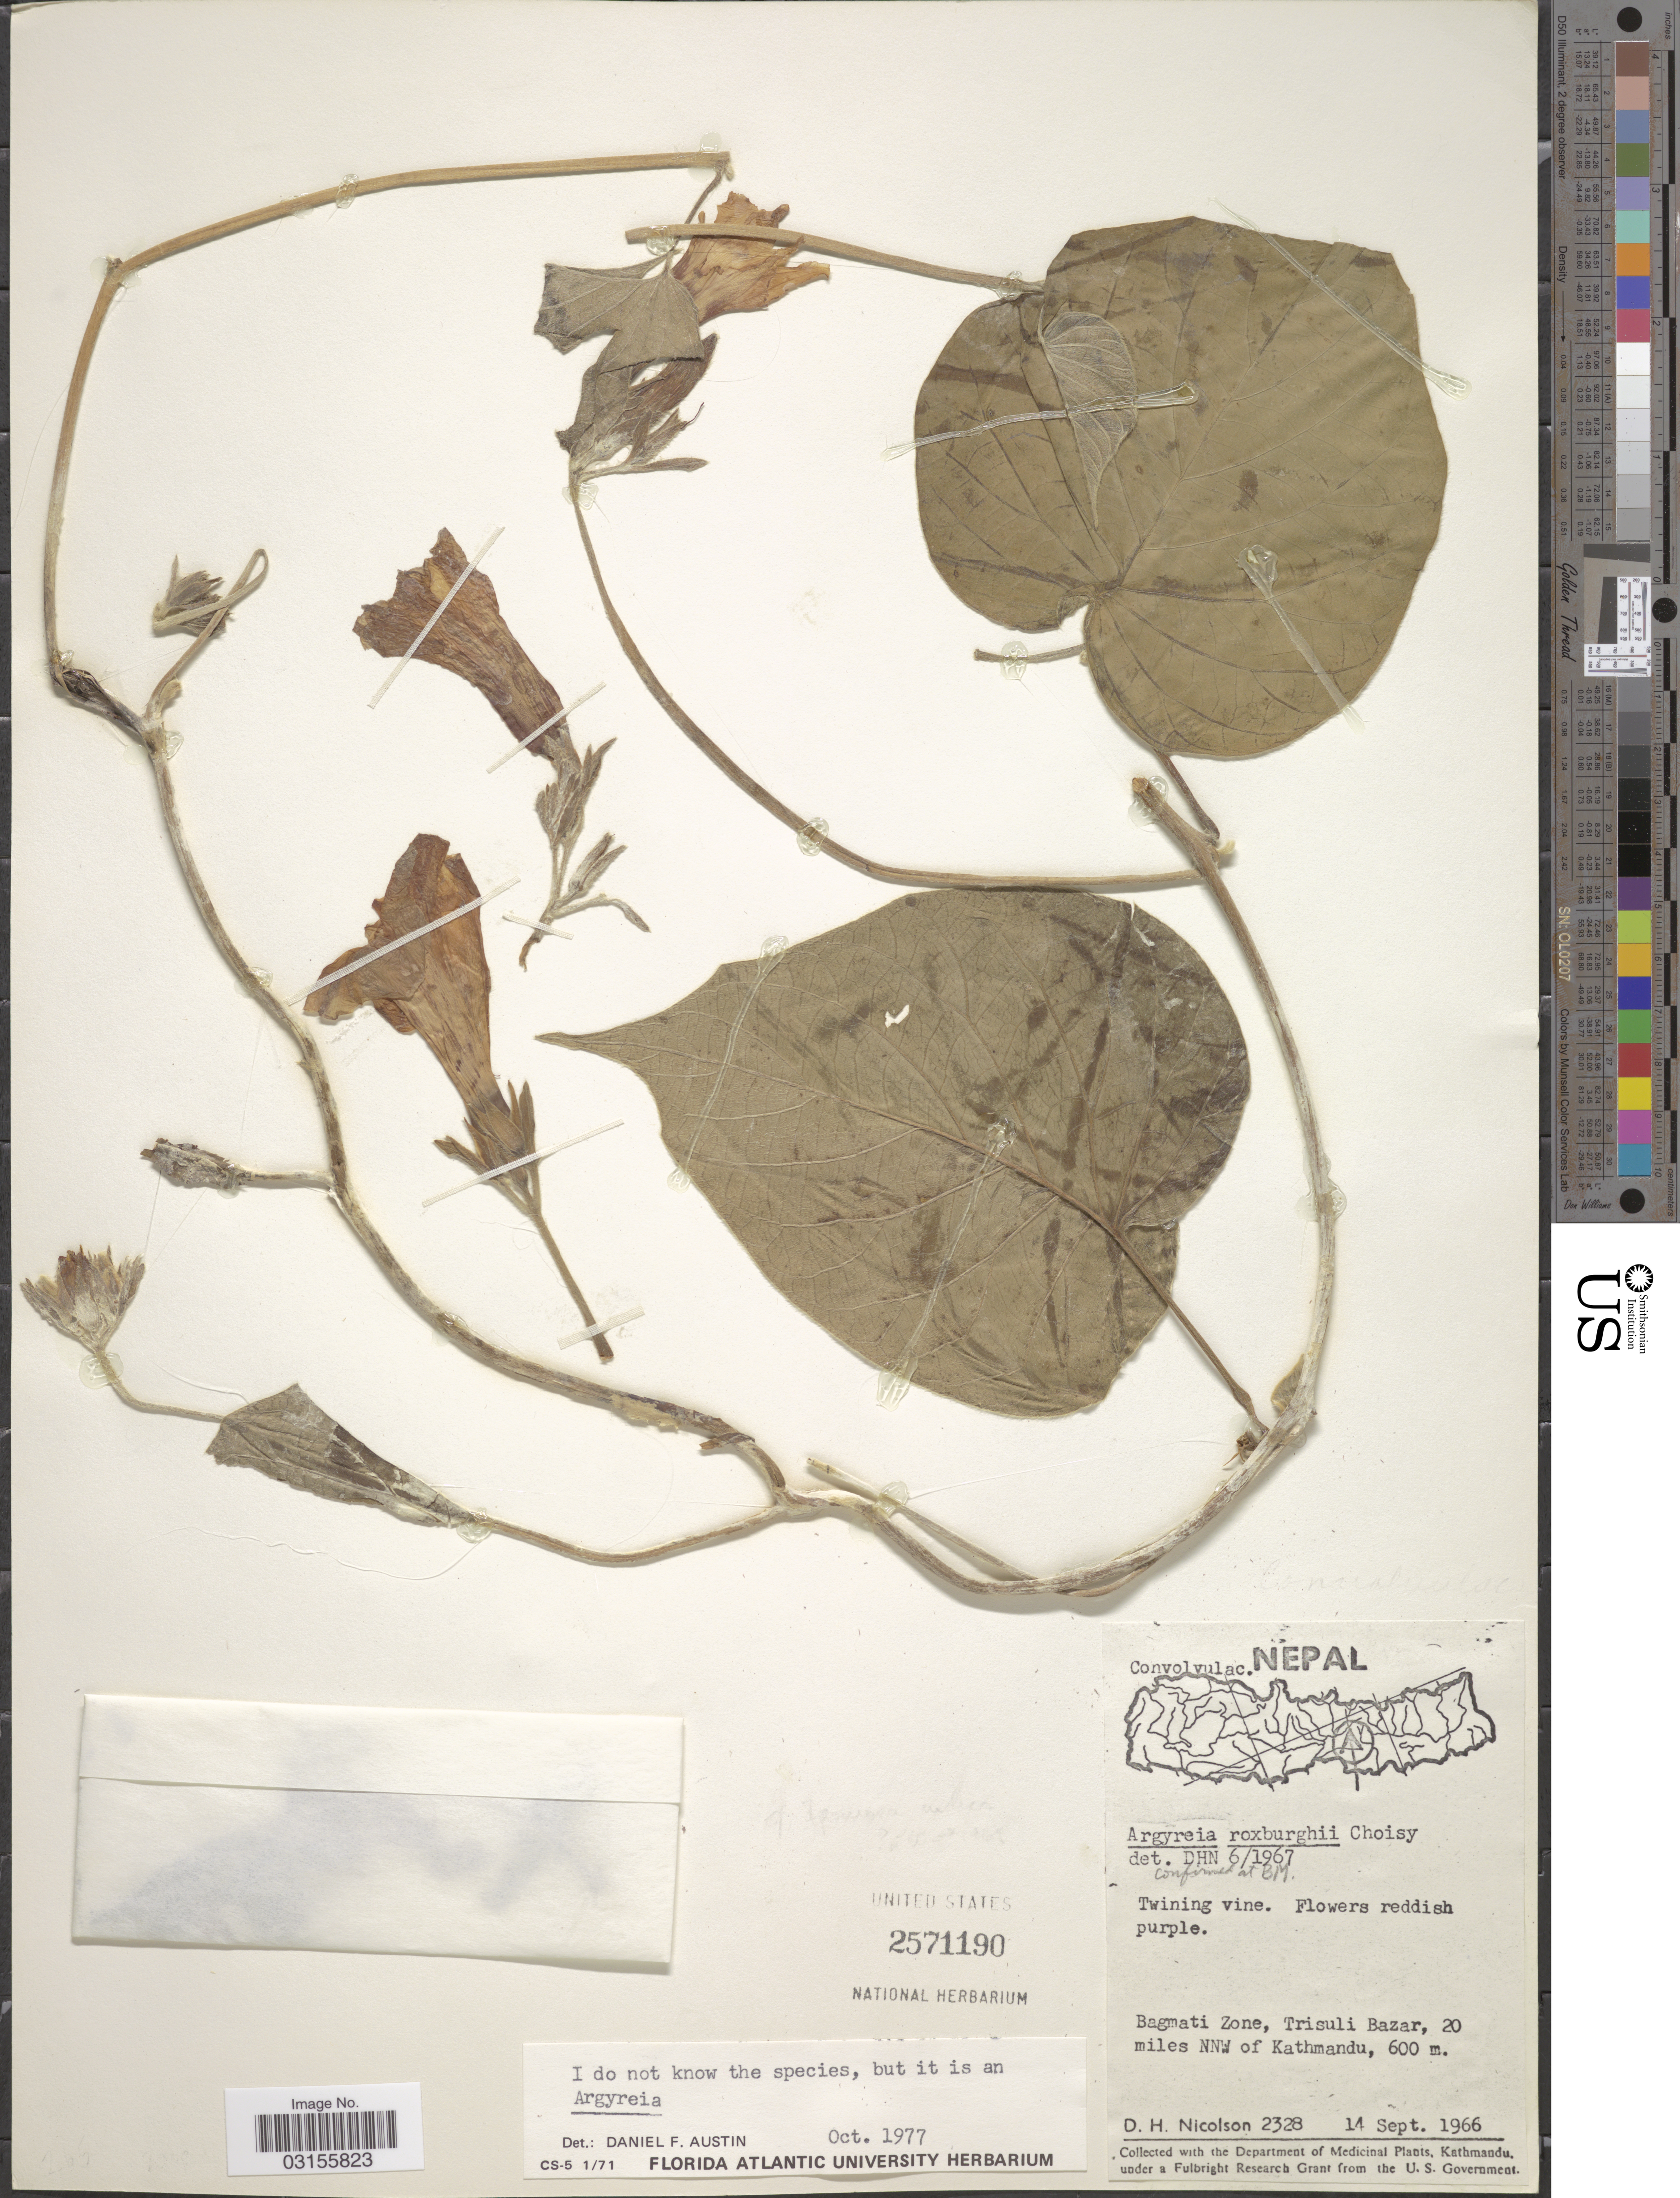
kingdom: Plantae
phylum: Tracheophyta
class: Magnoliopsida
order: Solanales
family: Convolvulaceae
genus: Argyreia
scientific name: Argyreia roxburghii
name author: (Wall.) Arn. ex Choisy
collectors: D. H. Nicolson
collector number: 2328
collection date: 1966-09-14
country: Nepal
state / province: Bagmati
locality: Bagmati Zone, Trisuli Bazar, 20 miles NNW of Kathmandu.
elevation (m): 600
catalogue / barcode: US 2571190